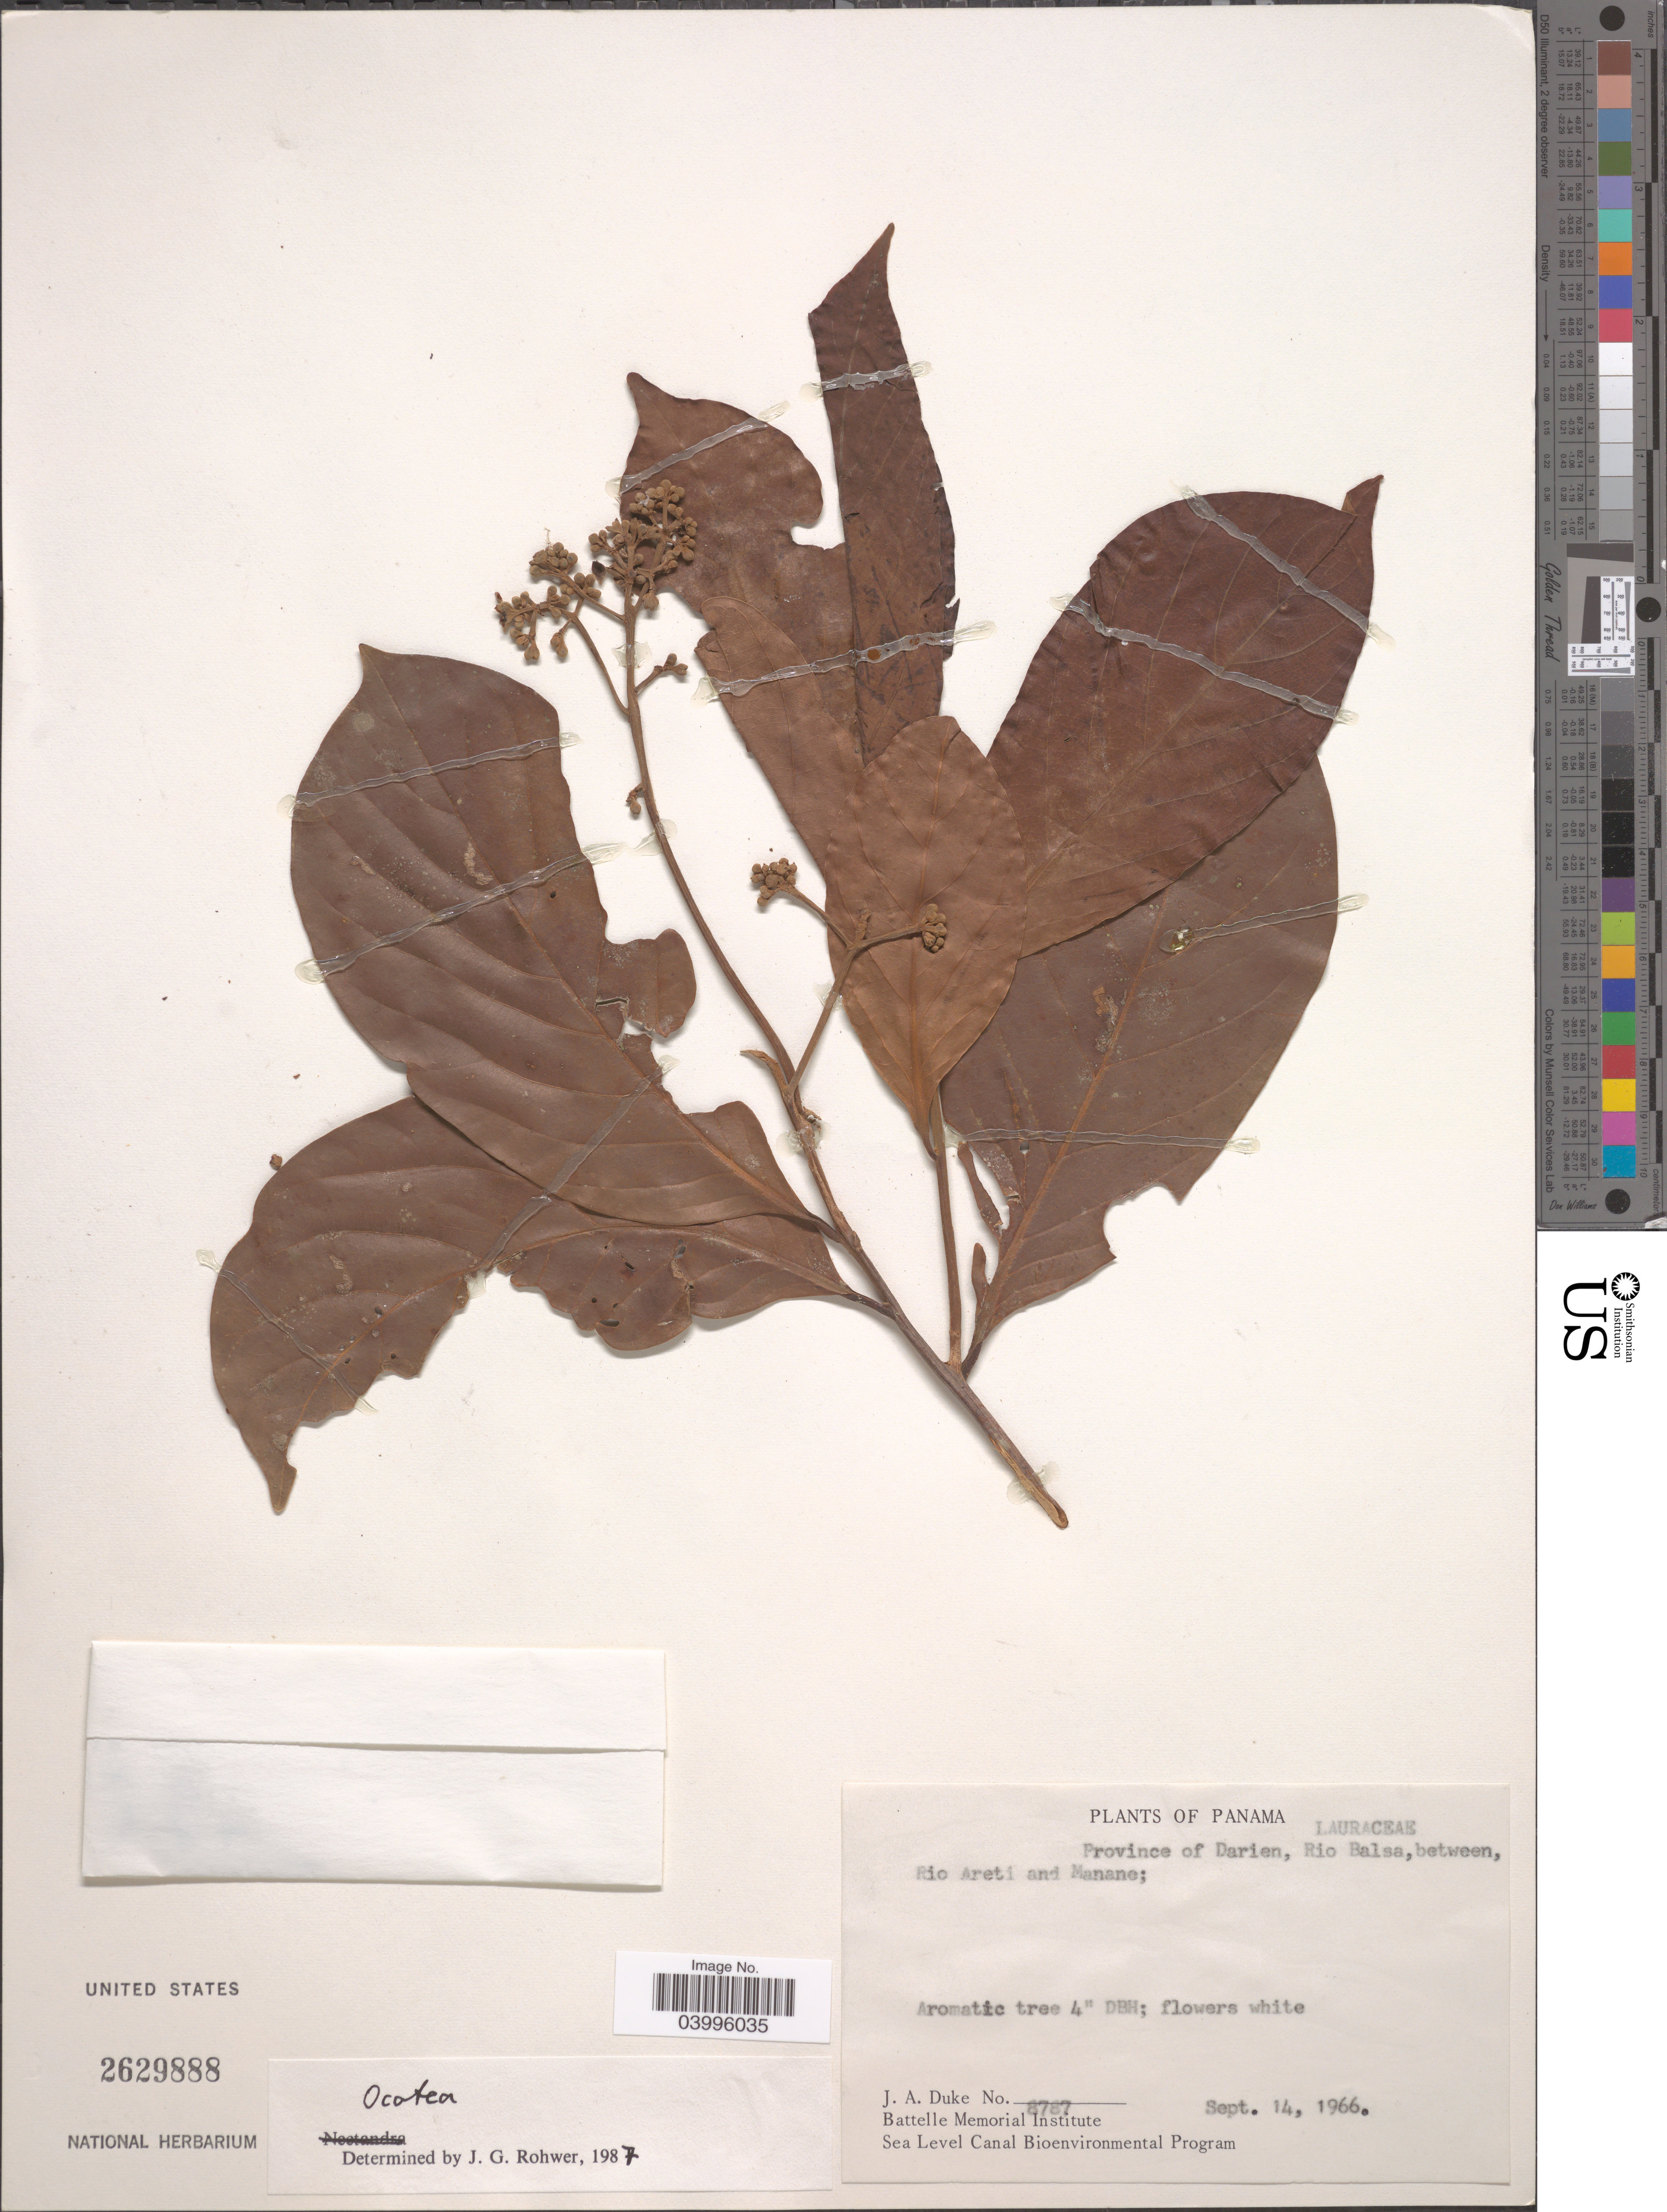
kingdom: Plantae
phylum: Tracheophyta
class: Magnoliopsida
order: Laurales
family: Lauraceae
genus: Ocotea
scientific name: Ocotea sp.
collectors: J. A. Duke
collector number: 8787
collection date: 1966-09-14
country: Panama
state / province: Darien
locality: Rio Balsa, between, Rio Areti and Manane.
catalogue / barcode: US 2629888